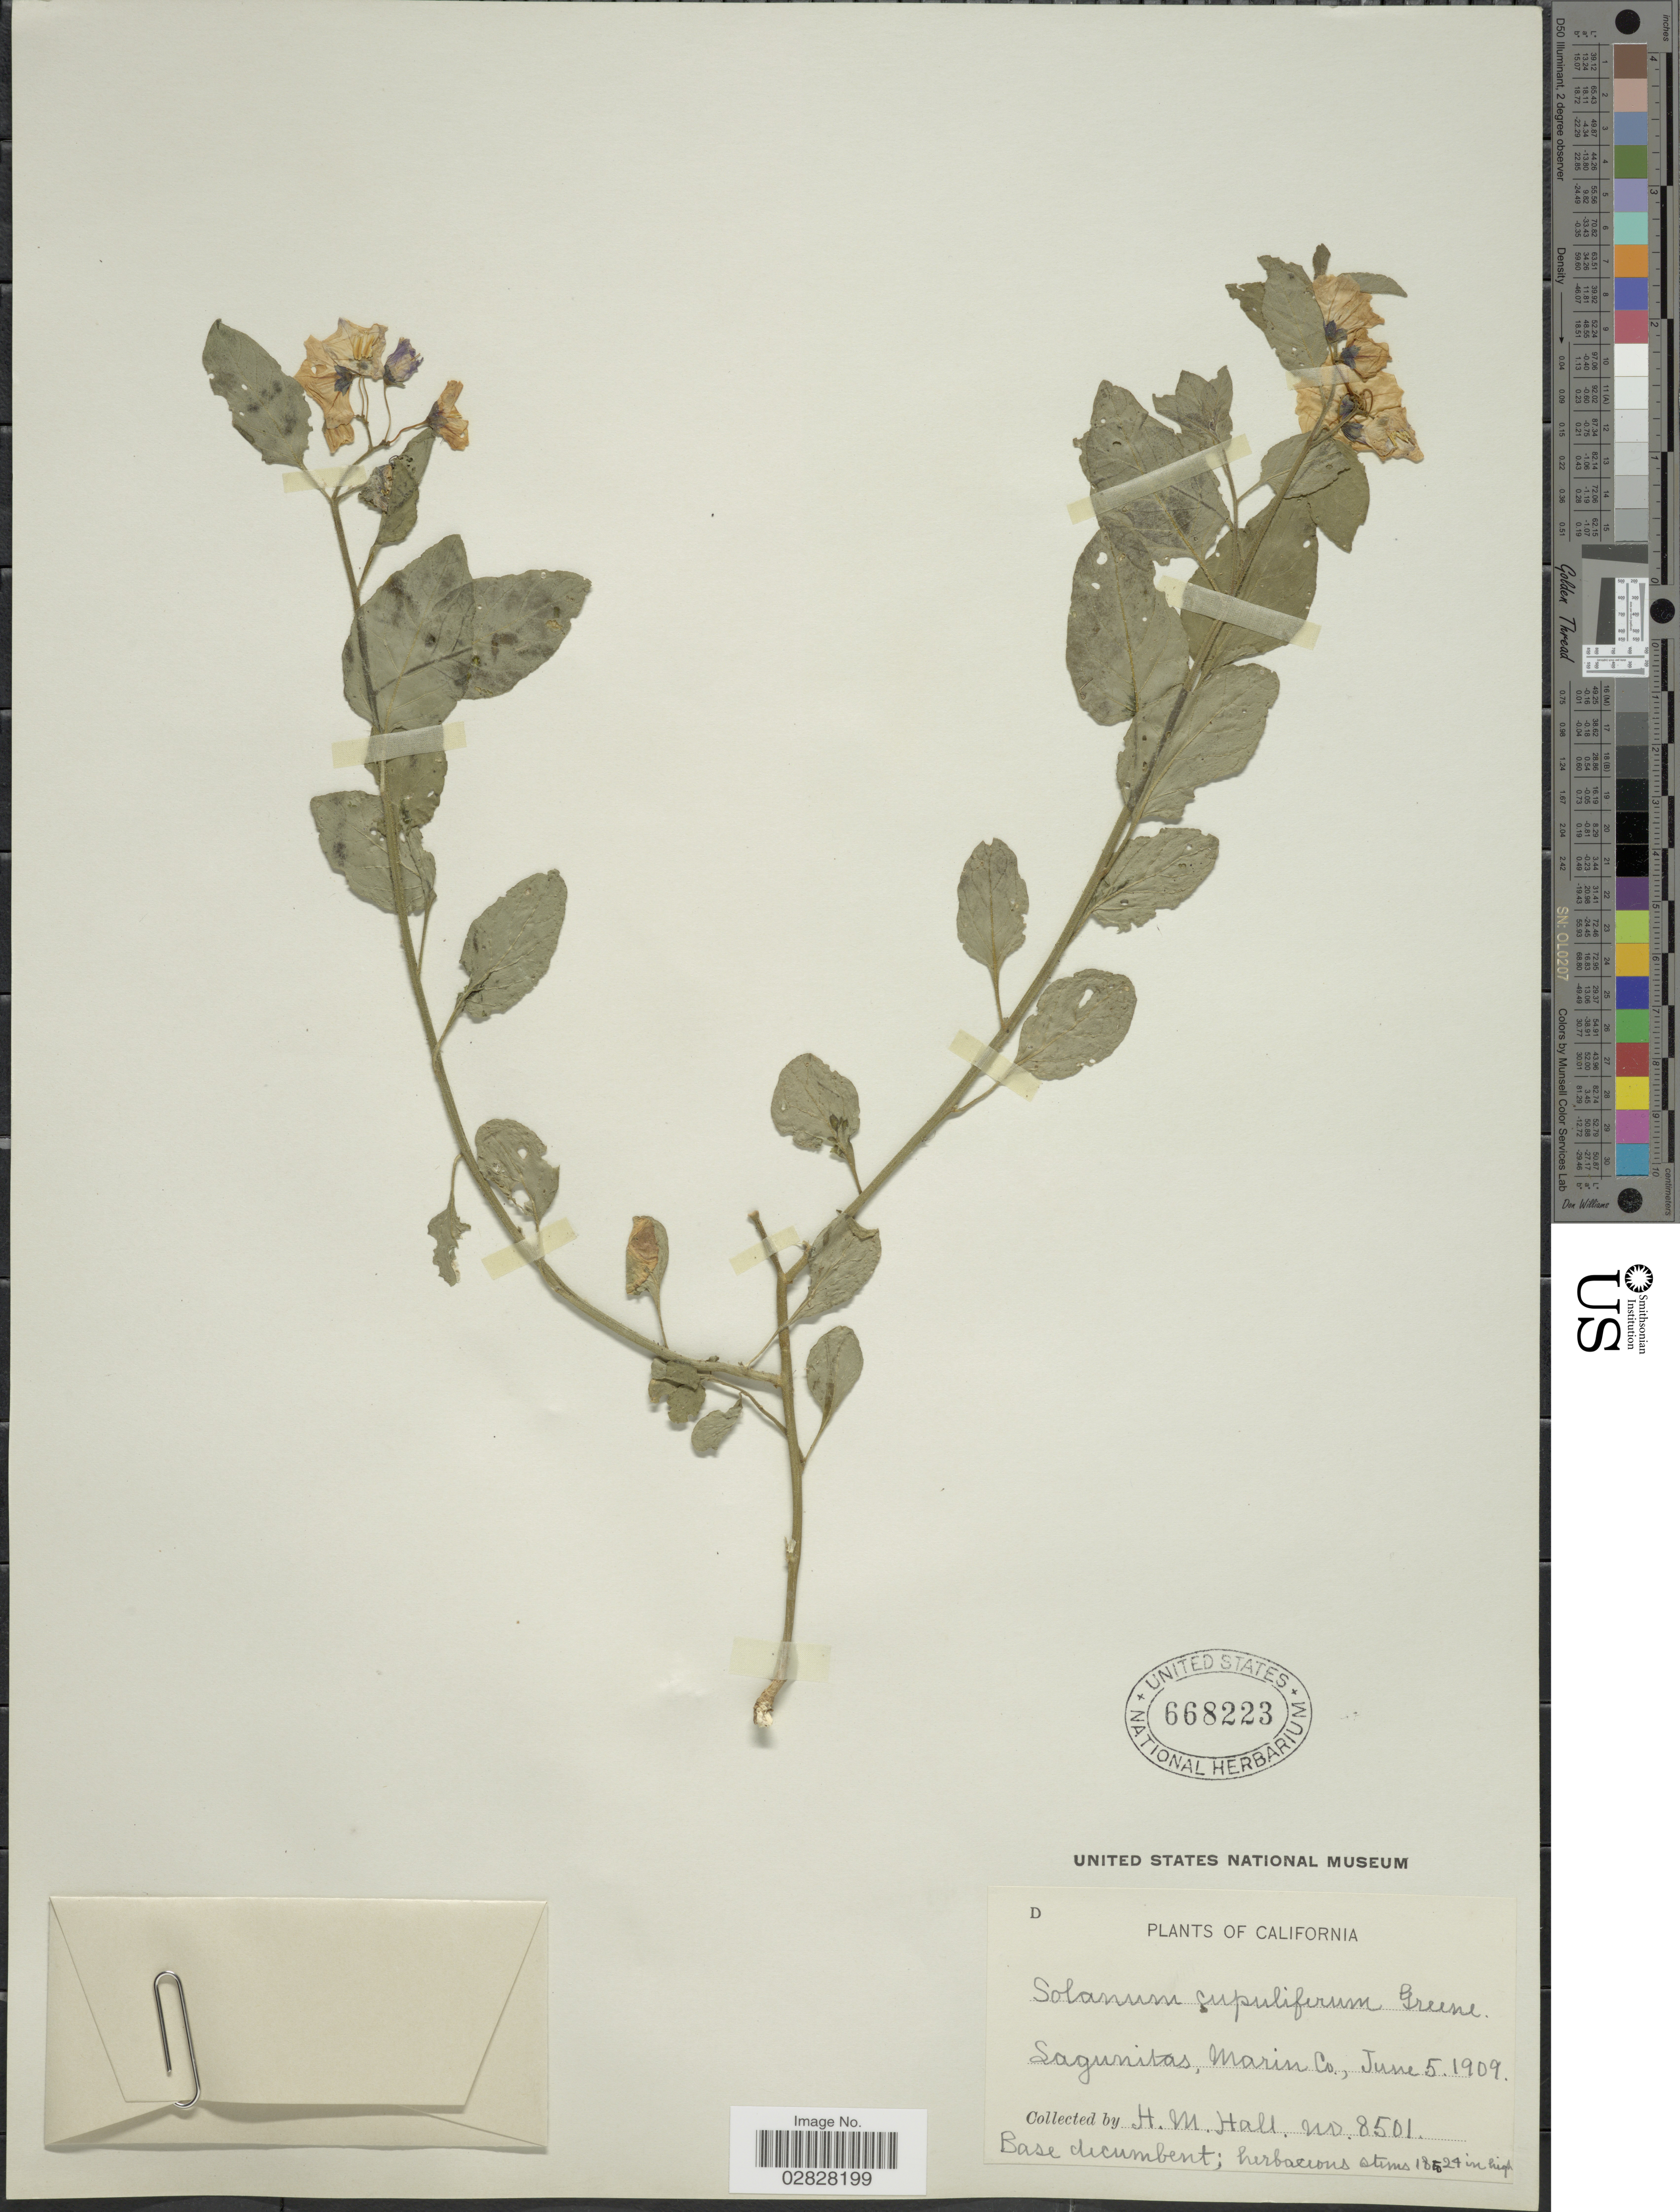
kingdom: Plantae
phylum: Tracheophyta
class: Magnoliopsida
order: Solanales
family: Solanaceae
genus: Solanum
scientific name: Solanum cupiliferum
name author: Greene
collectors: H. M. Hall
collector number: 8501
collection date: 1909-06-05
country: United States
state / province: California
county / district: Marin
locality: Lagunitas, Marin Co.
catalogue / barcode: US 668223